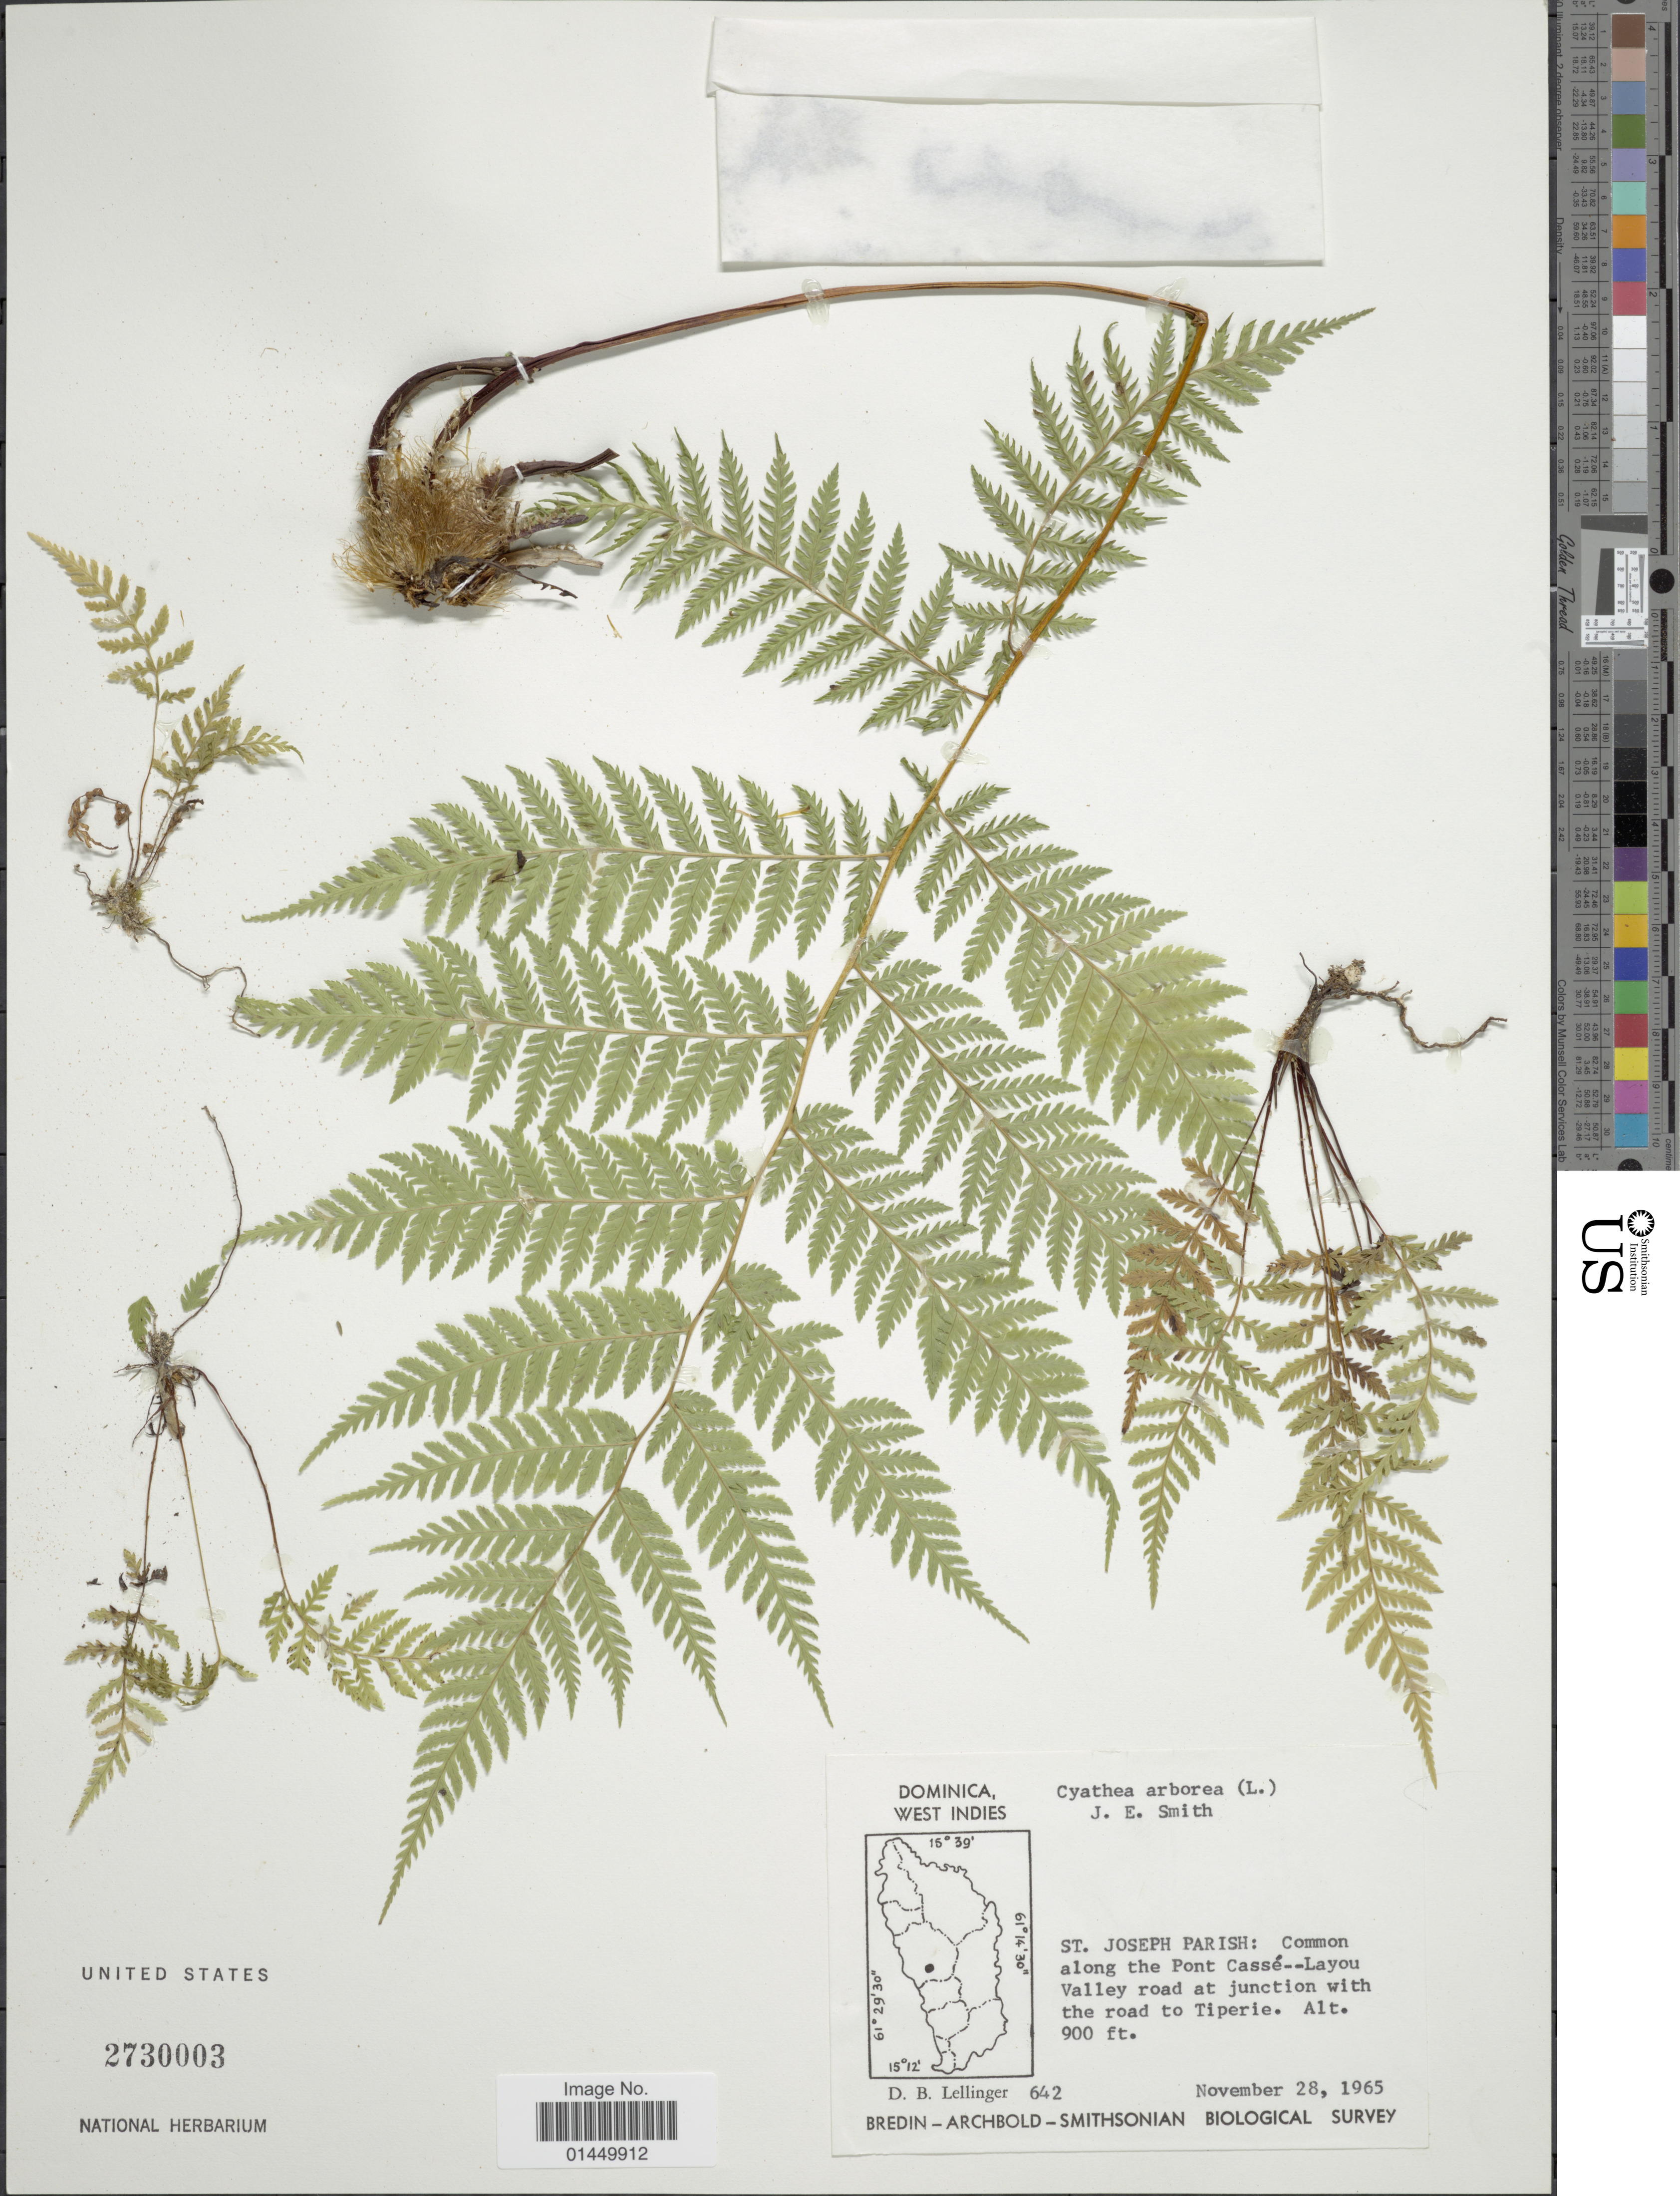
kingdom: Plantae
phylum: Tracheophyta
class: Polypodiopsida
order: Cyatheales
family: Cyatheaceae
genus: Cyathea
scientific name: Cyathea arborea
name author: (L.) Sm.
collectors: D. B. Lellinger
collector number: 642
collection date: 1965-11-28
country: Dominica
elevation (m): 274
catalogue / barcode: US 2730003